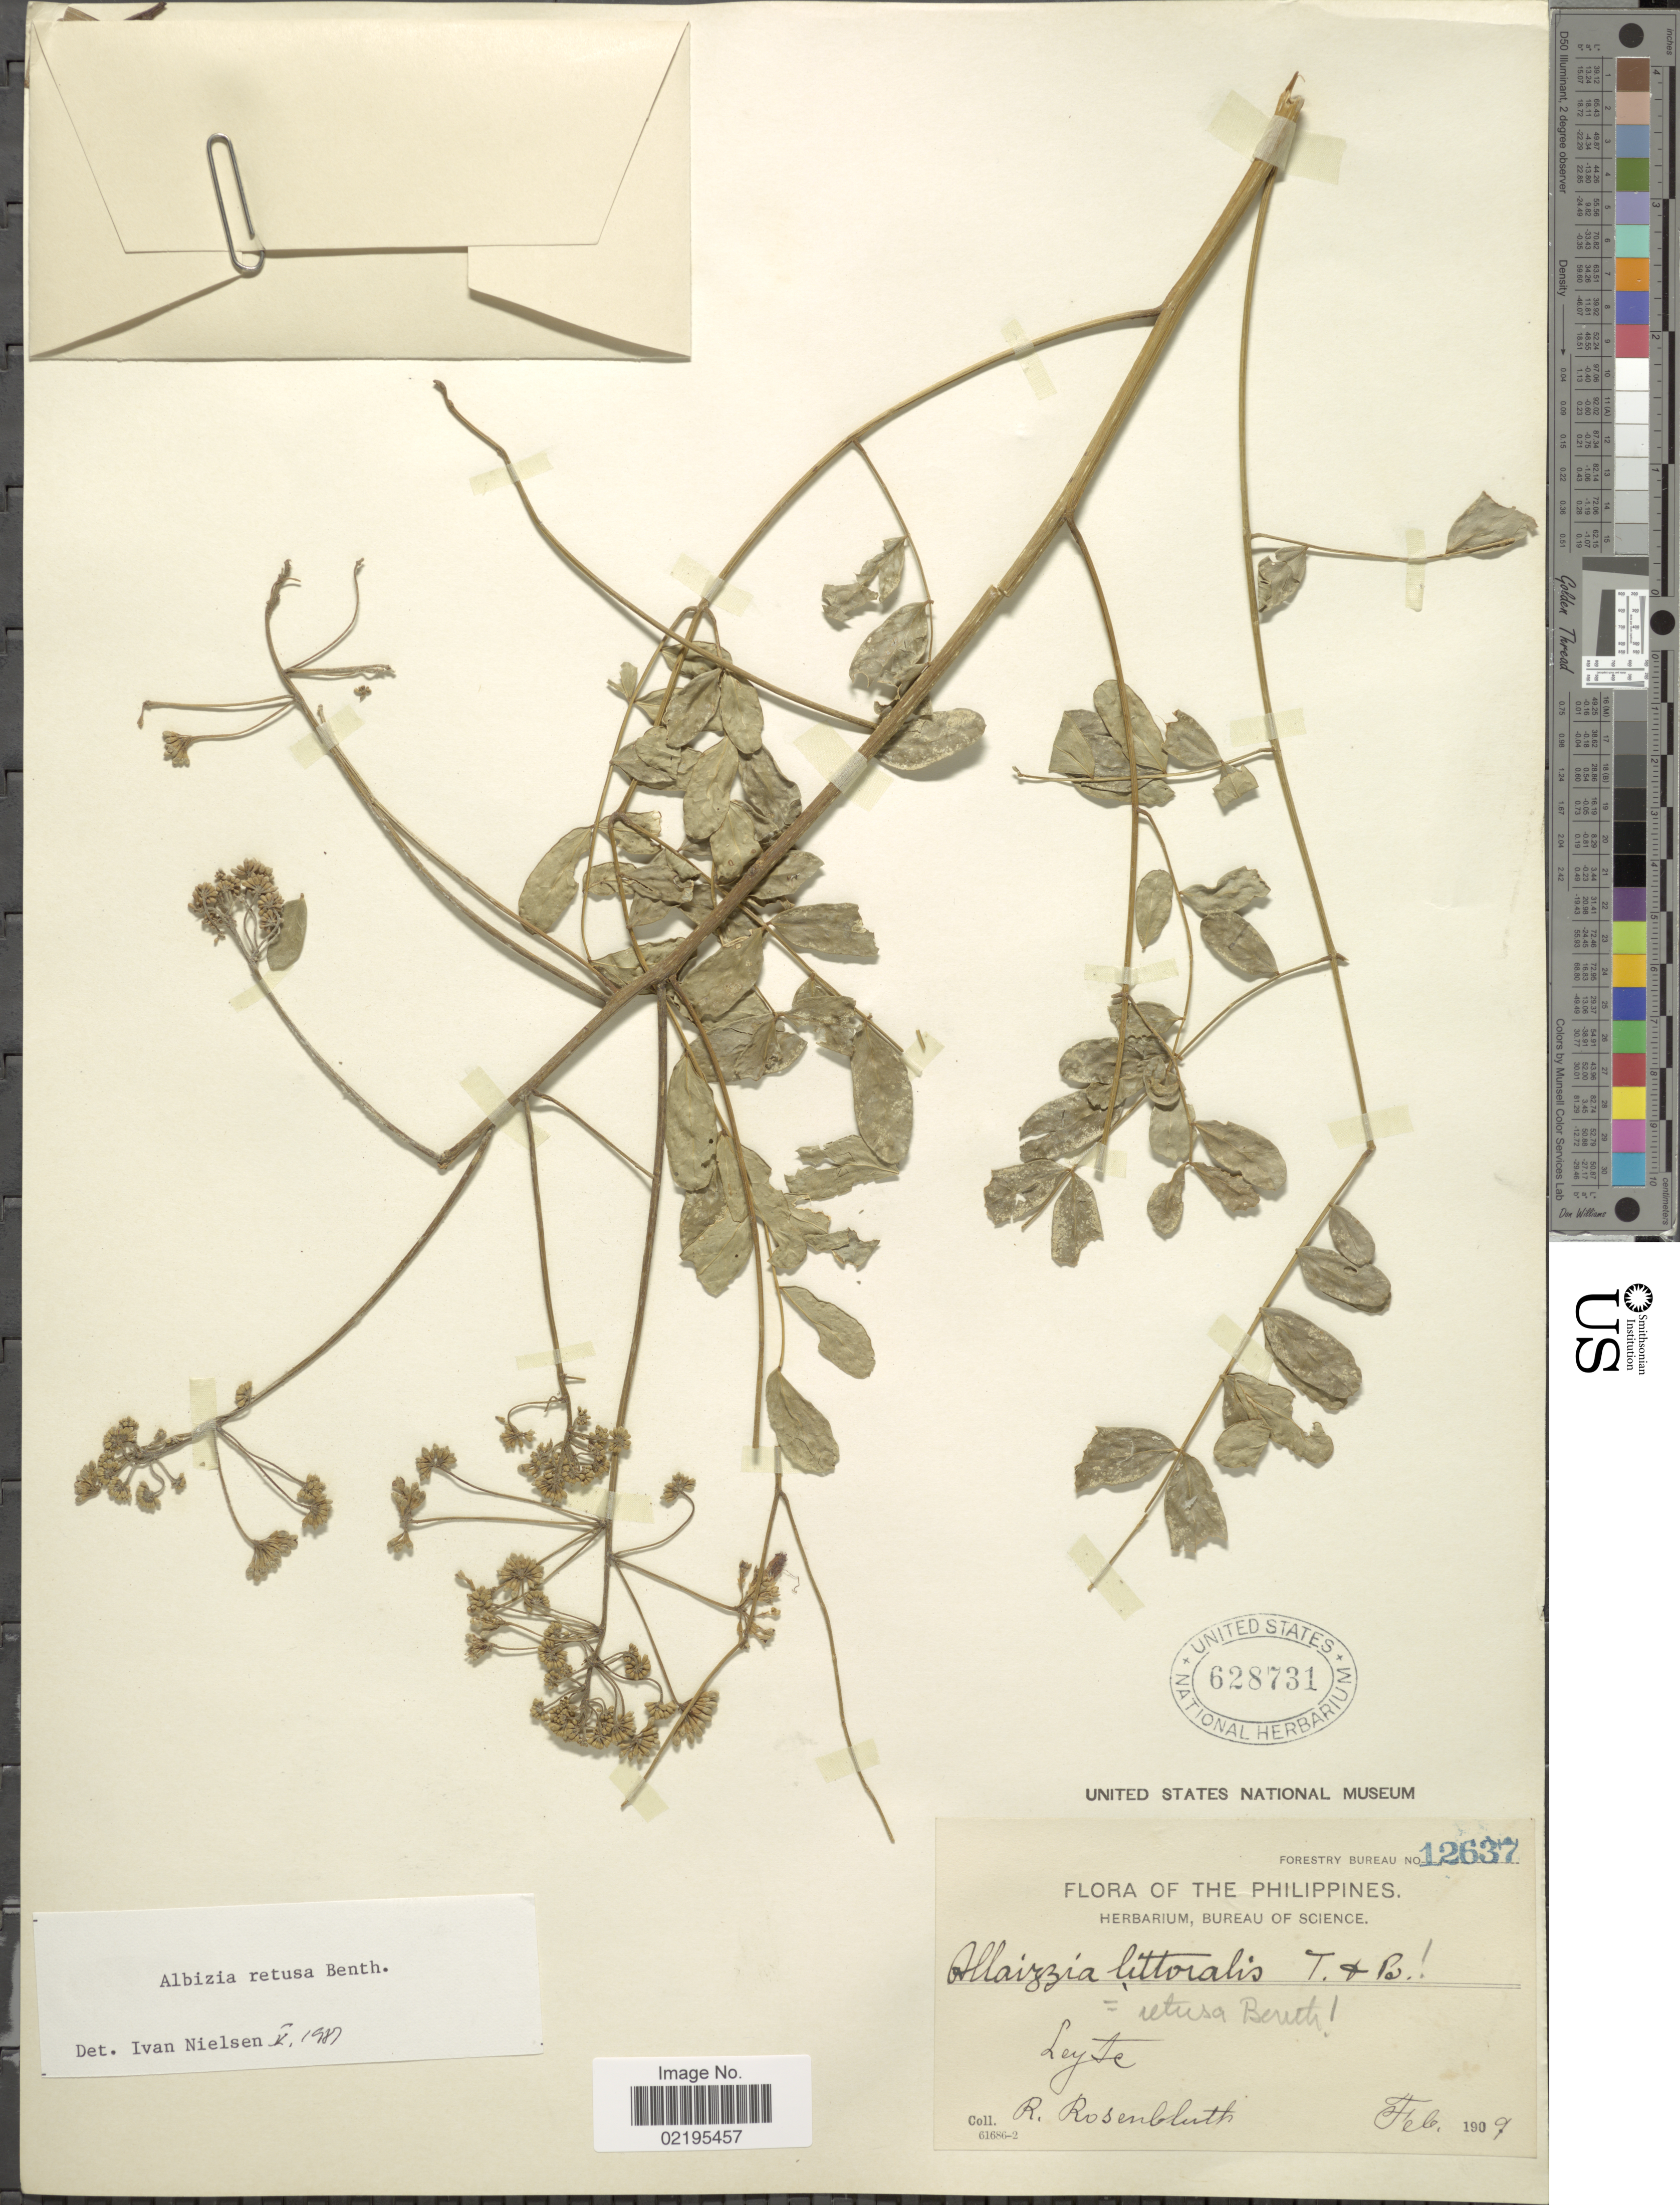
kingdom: Plantae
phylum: Tracheophyta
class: Magnoliopsida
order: Fabales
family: Fabaceae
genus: Albizia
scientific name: Albizia retusa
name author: Benth.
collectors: R. Rosenbluth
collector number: Forestry Bureau 12637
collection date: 1909-02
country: Philippines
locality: Leyse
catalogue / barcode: US 628731